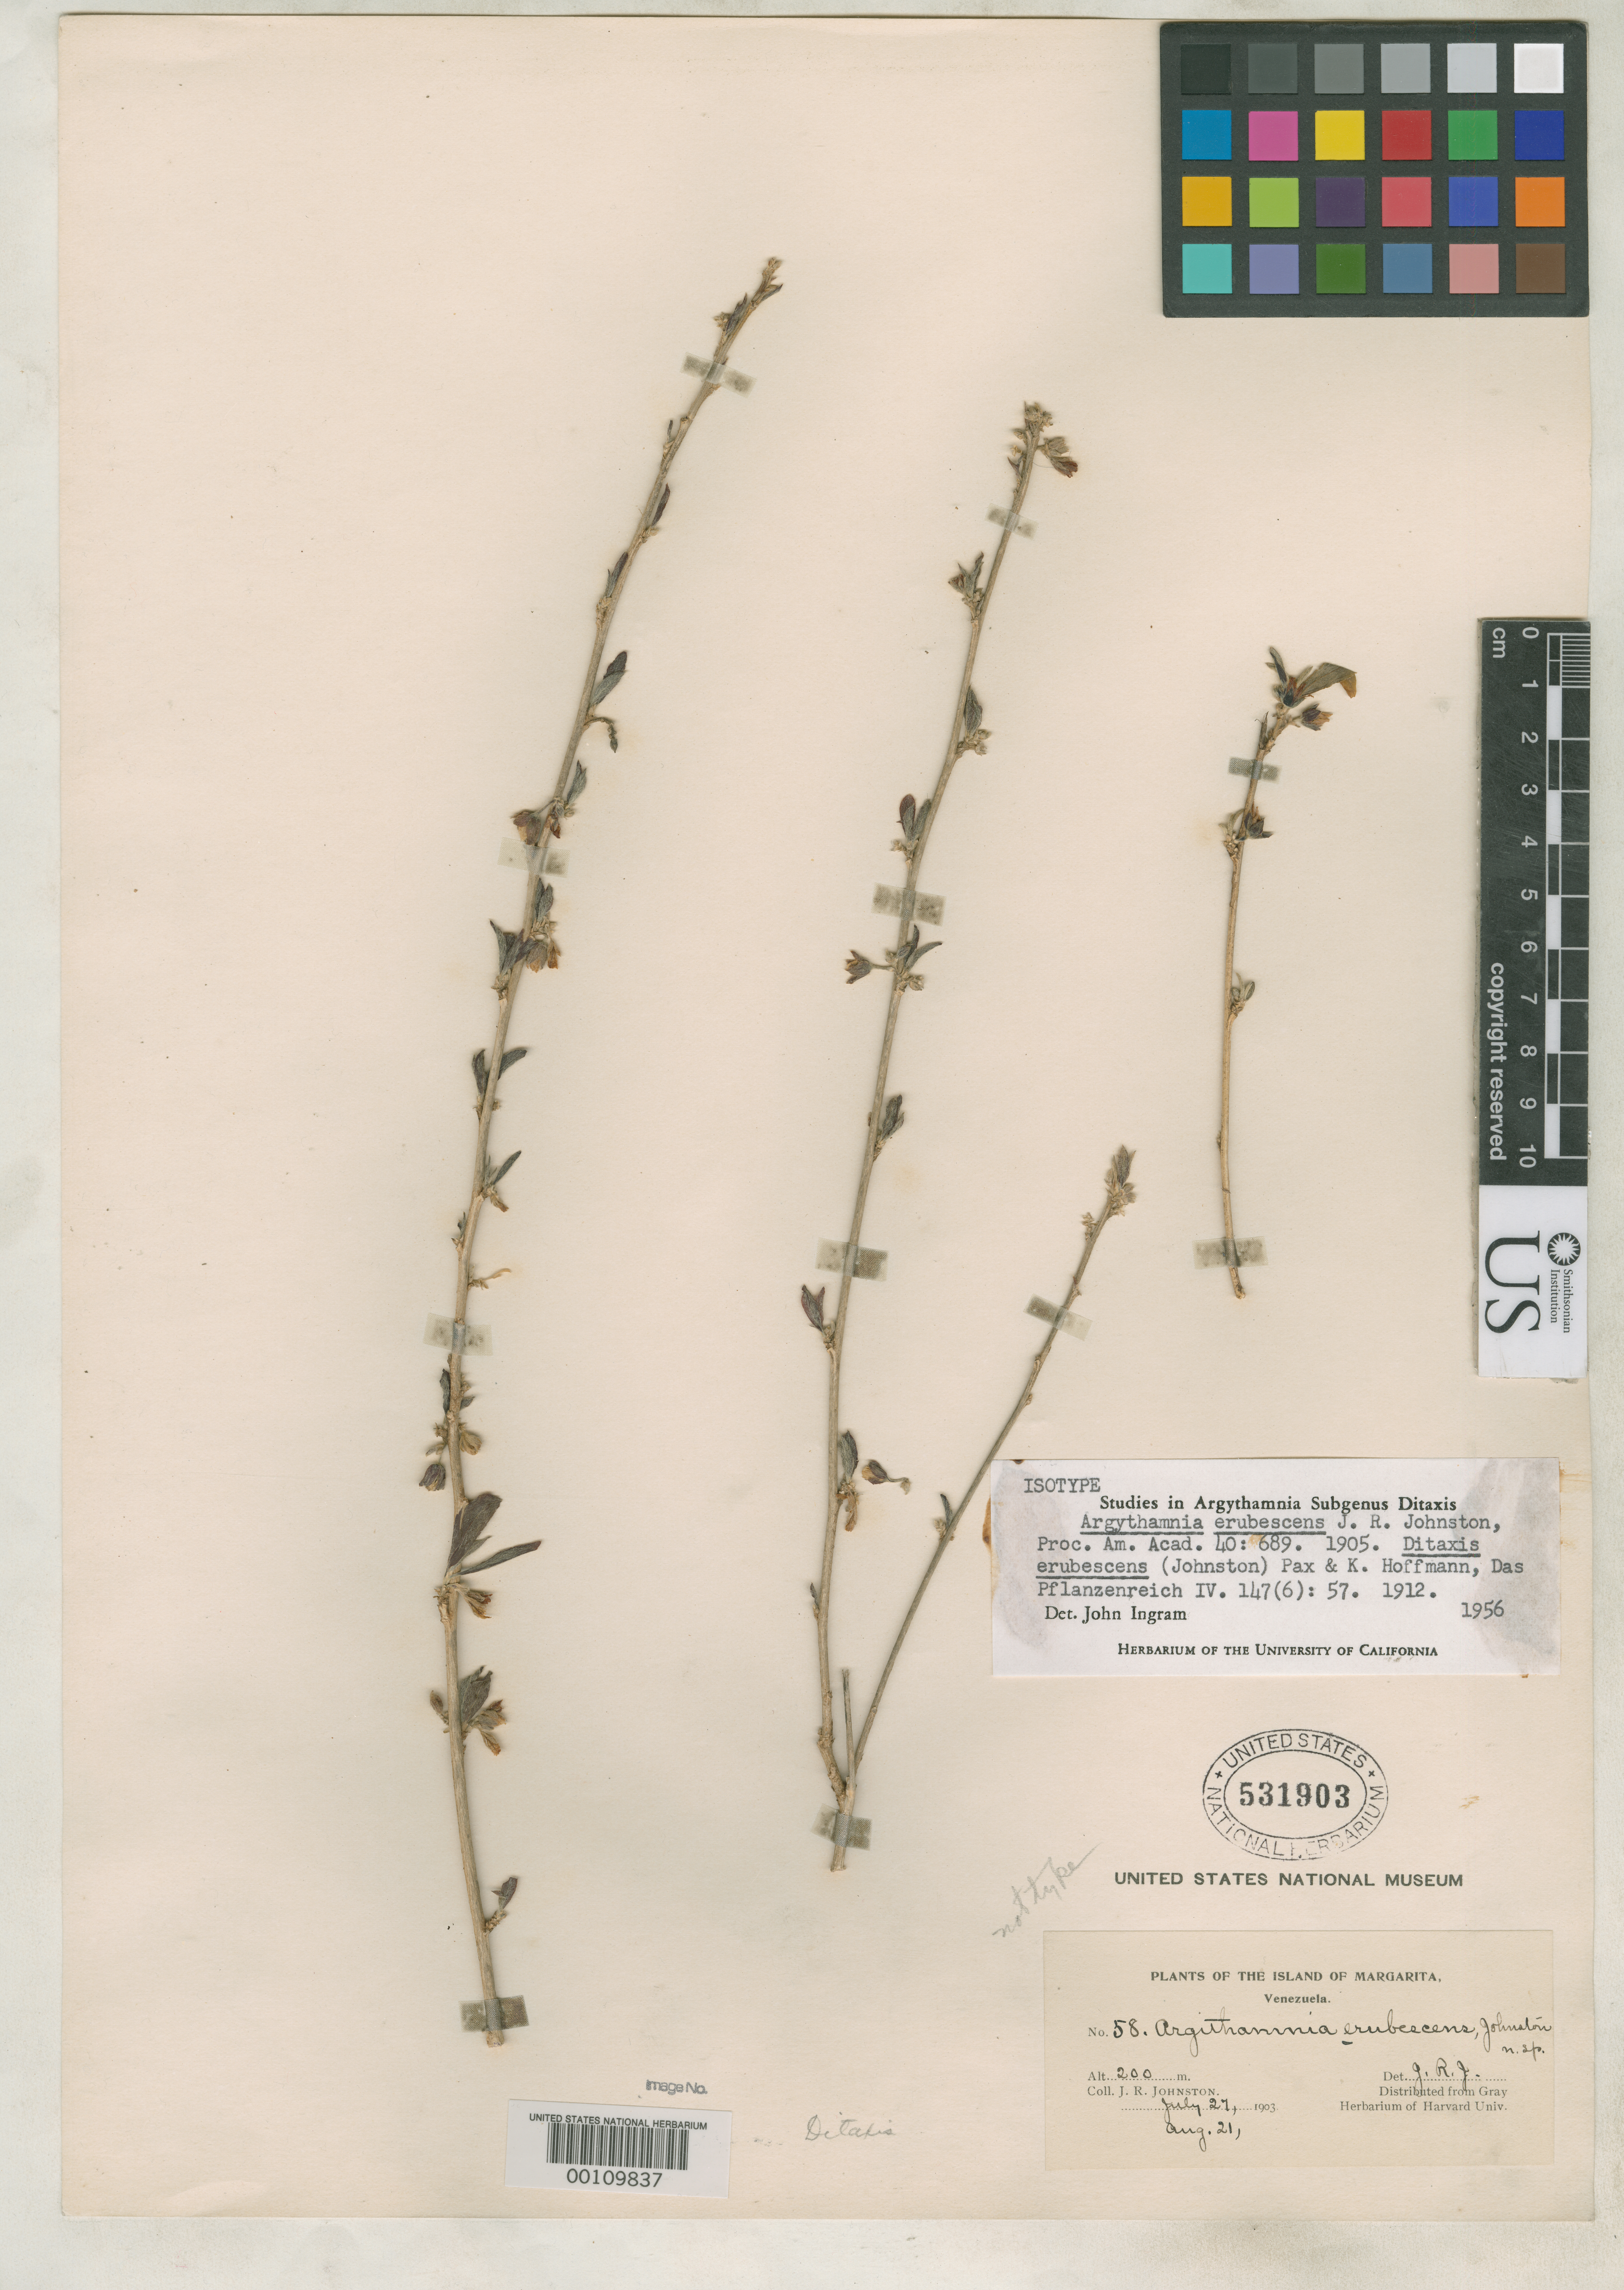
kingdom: Plantae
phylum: Tracheophyta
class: Magnoliopsida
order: Malpighiales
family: Euphorbiaceae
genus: Argythamnia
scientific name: Argythamnia erubescens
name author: J.R. Johnst.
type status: Syntype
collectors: J. Johnston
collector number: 58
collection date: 1903-07-27,1903-08-21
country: Venezuela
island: Margarita Island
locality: Island of Margarita, El Valle.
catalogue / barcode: US 531903